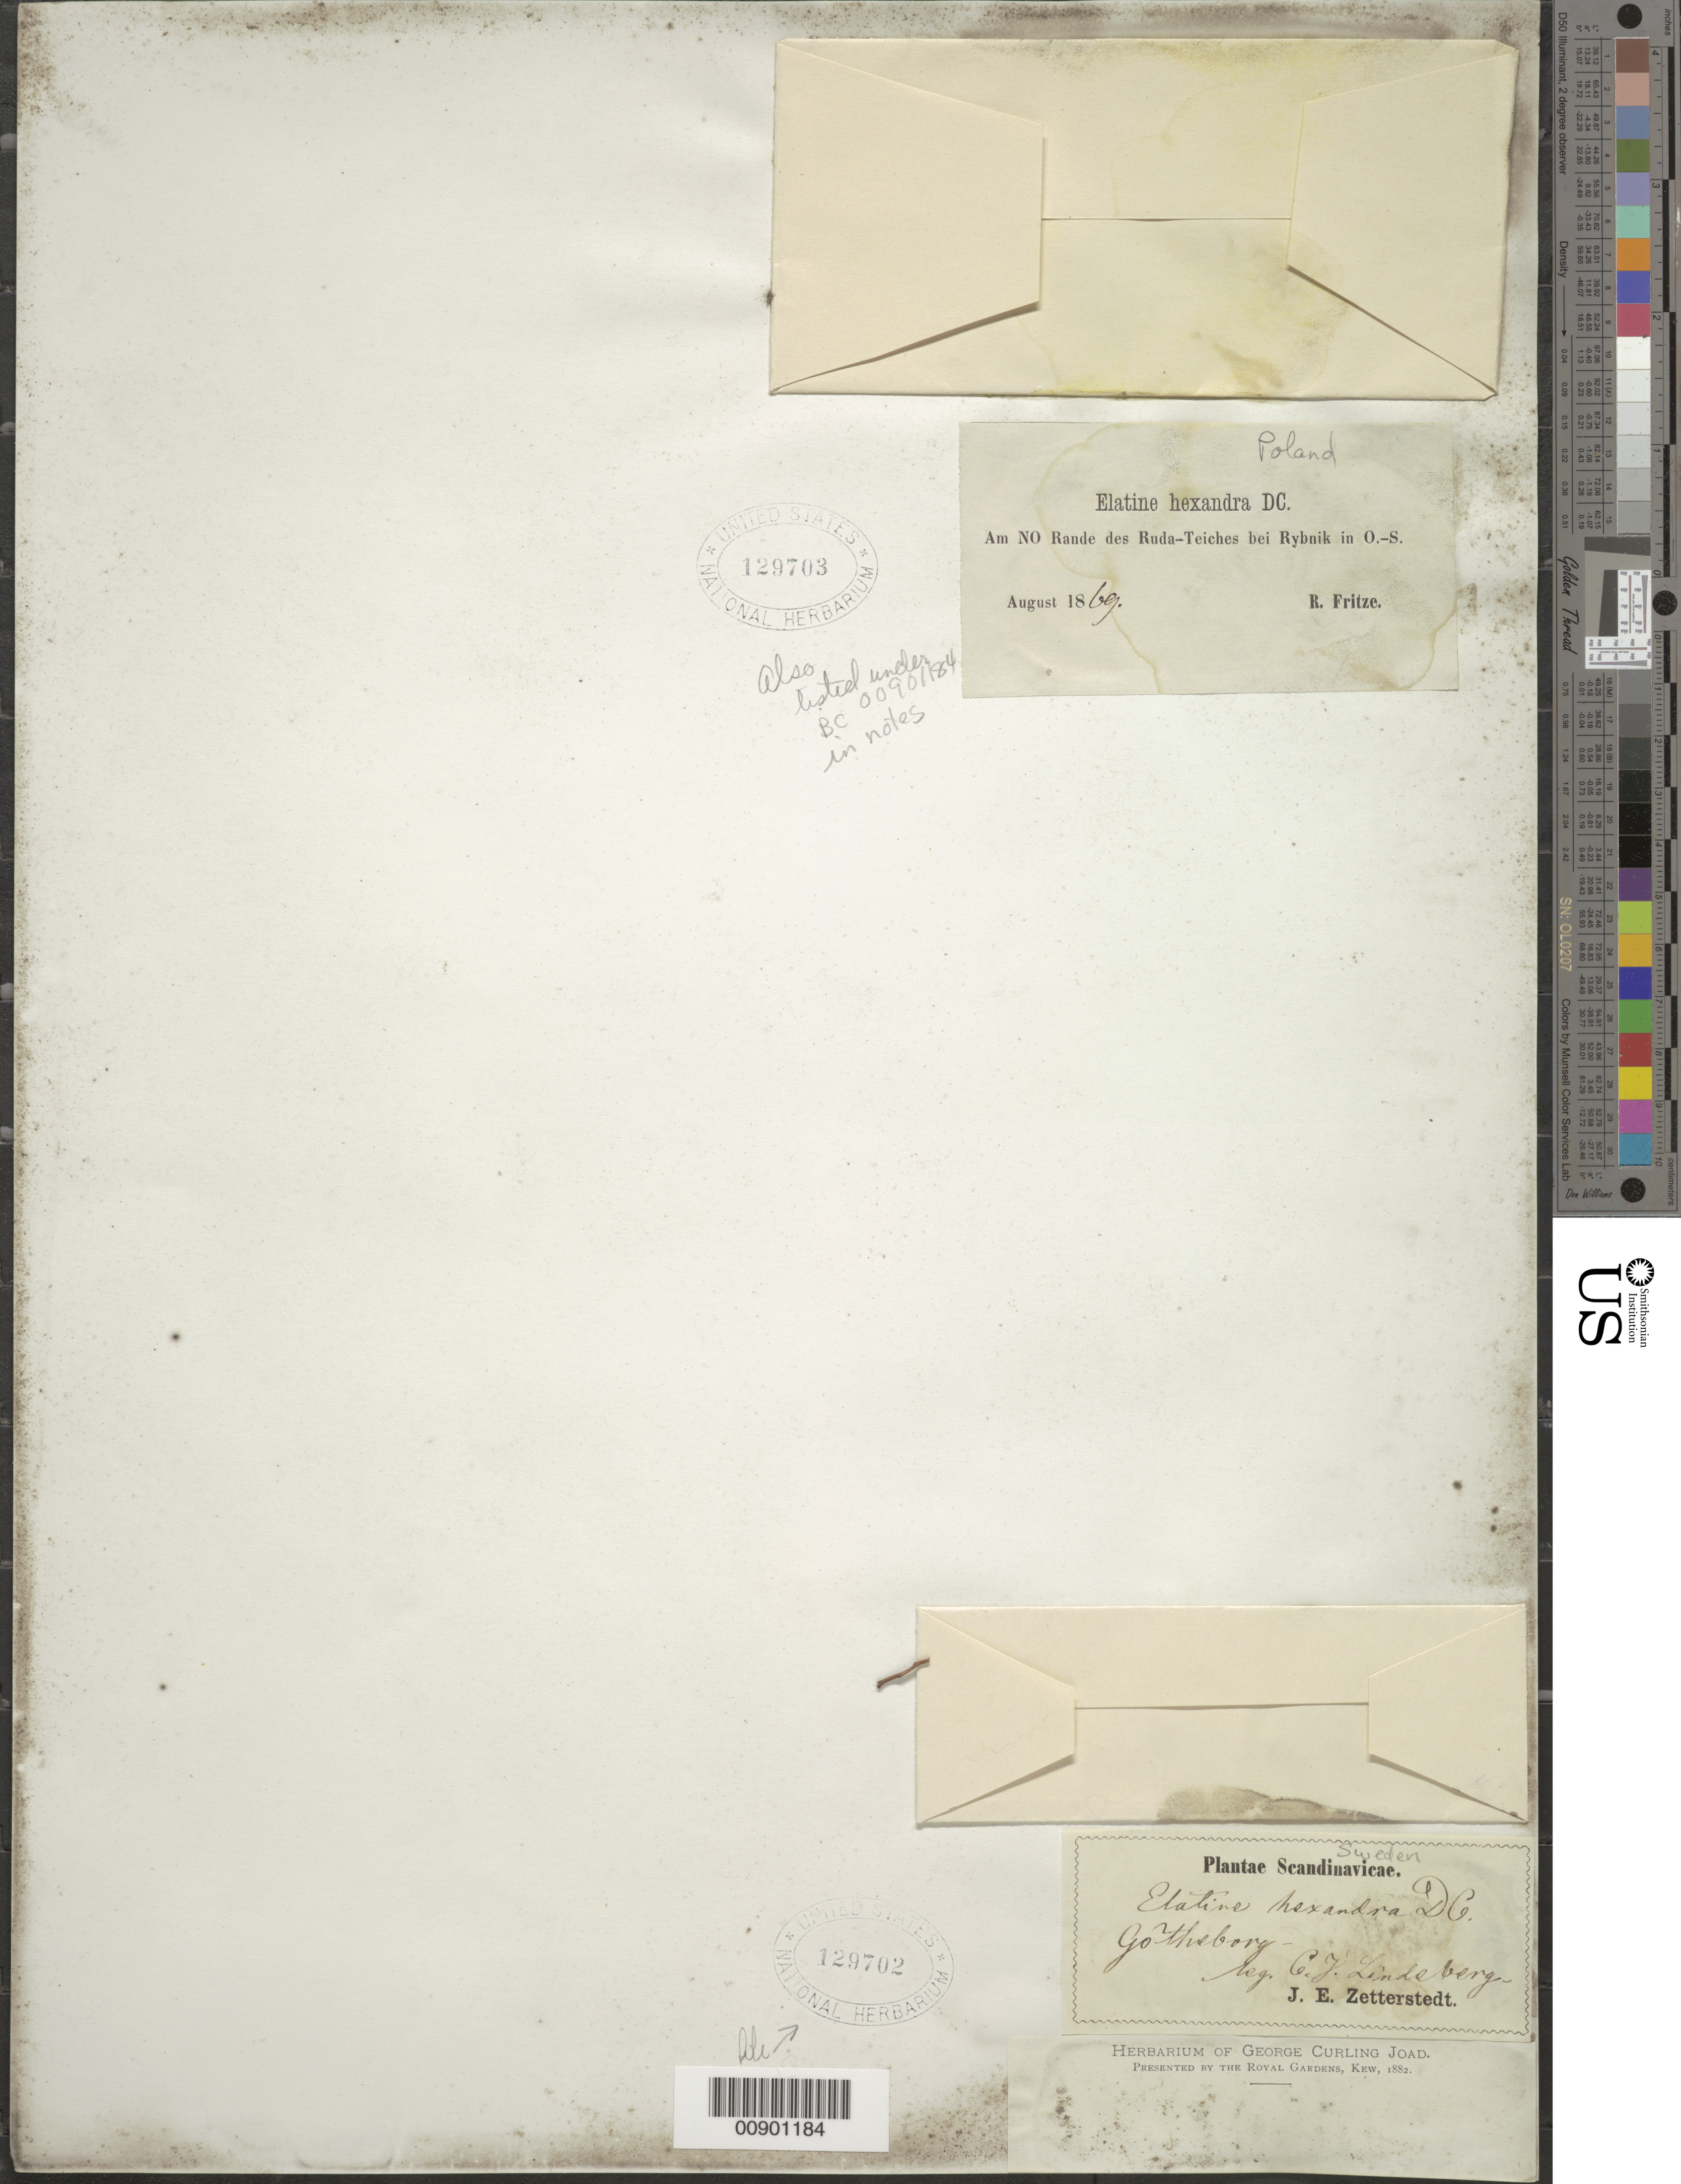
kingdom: Plantae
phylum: Tracheophyta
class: Magnoliopsida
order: Malpighiales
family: Elatinaceae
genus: Elatine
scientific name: Elatine hexandra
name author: DC.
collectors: C. Lindeberg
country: Sweden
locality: Gothsborg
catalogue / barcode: US 129702